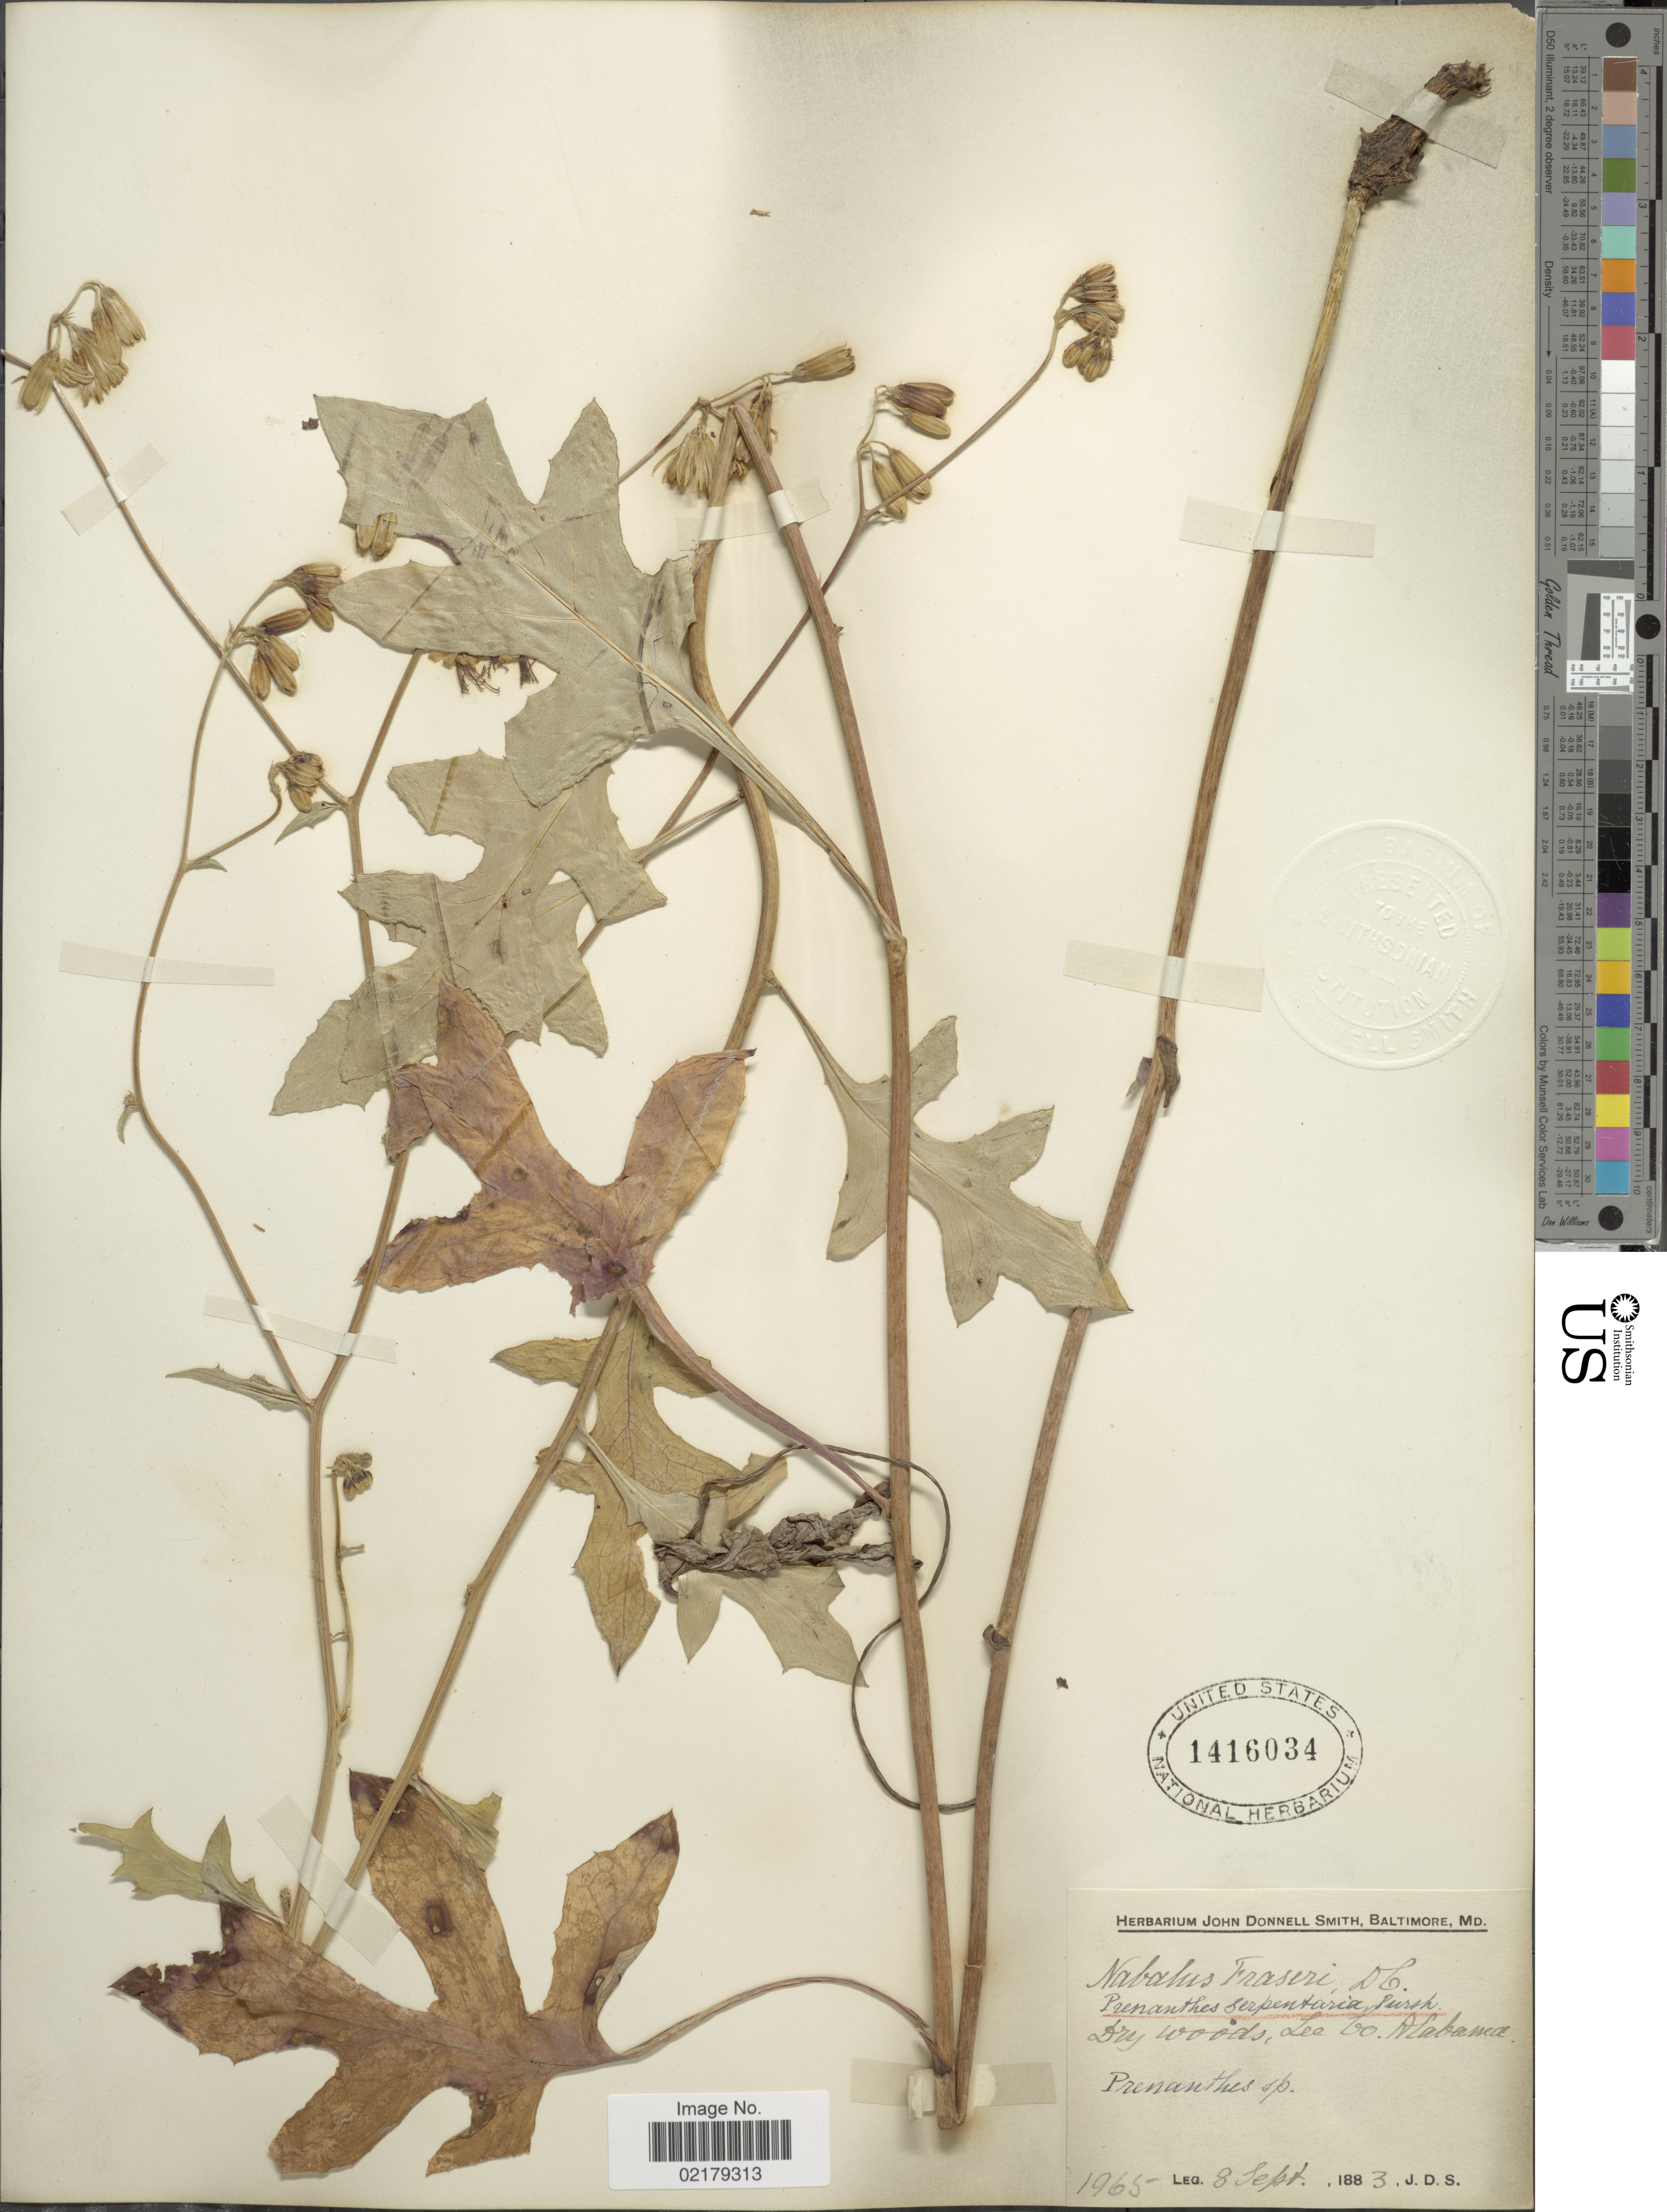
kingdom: Plantae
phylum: Tracheophyta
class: Magnoliopsida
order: Asterales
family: Asteraceae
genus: Nabalus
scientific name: Nabalus serpentarius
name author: (Pursh) Hook.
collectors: J. Donnell Smith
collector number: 1965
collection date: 1883-09-08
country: United States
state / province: Alabama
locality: Dry woods, Lee Co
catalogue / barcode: US 1416034